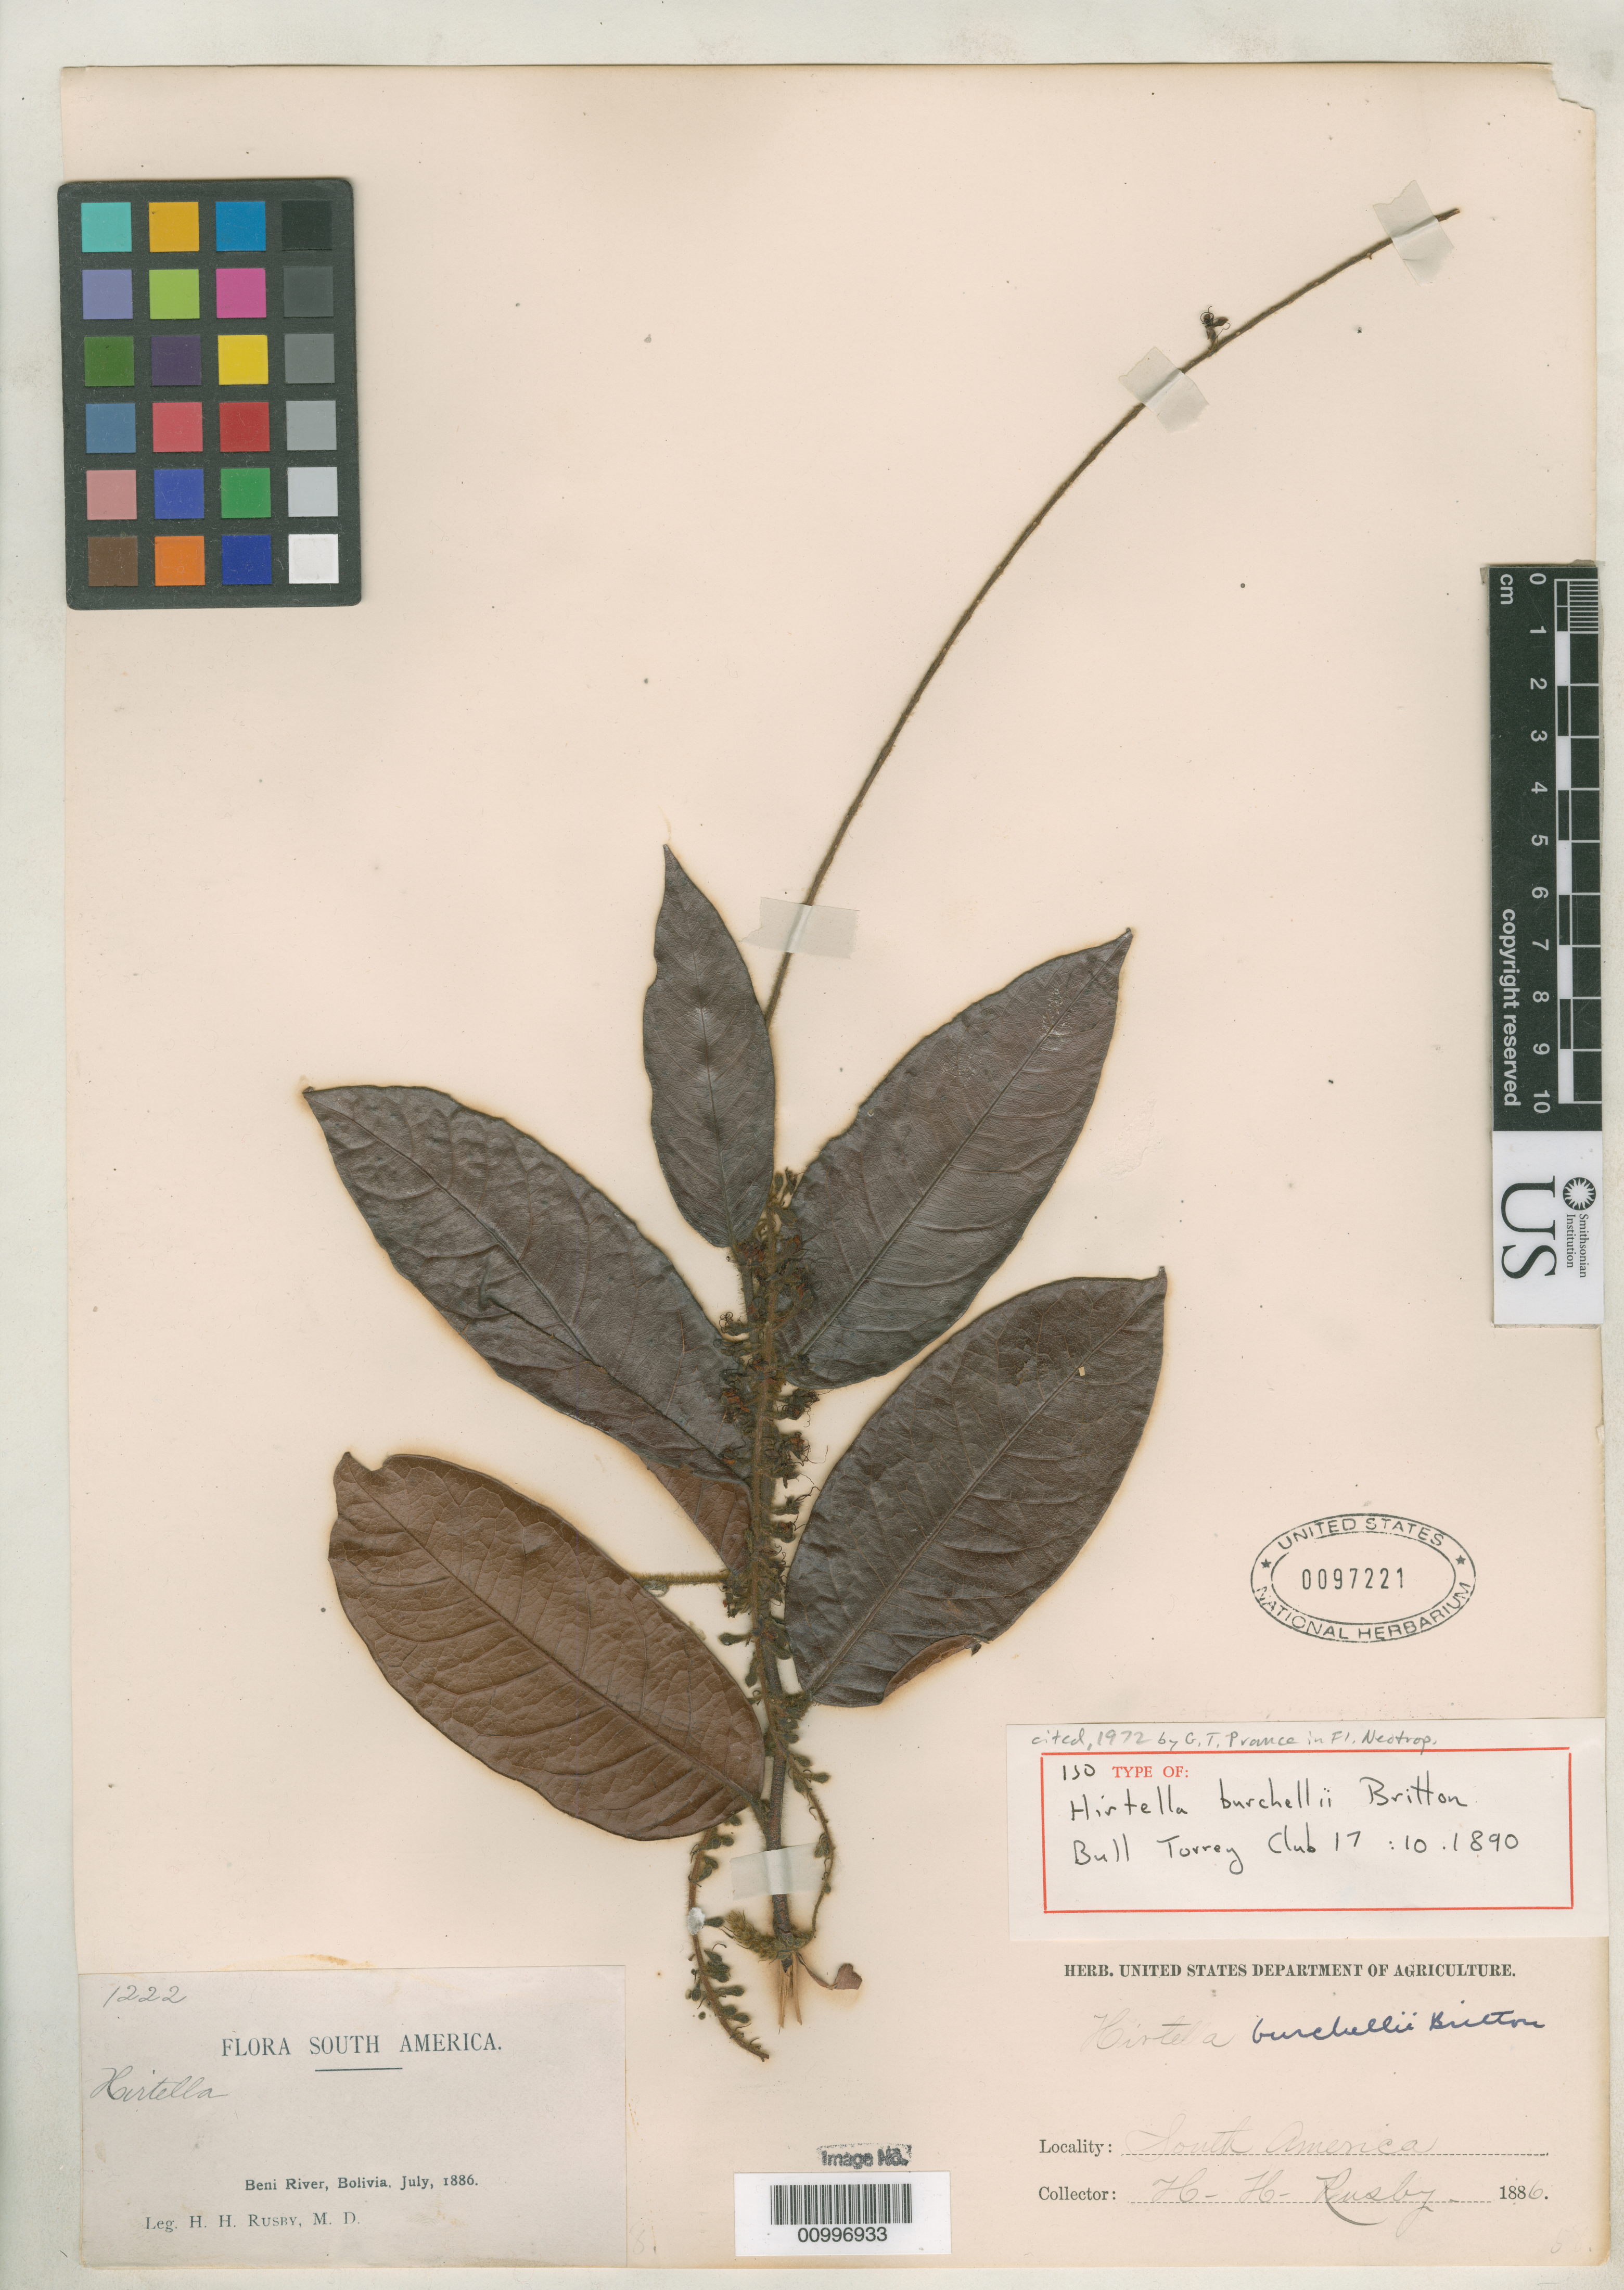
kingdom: Plantae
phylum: Tracheophyta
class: Magnoliopsida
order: Malpighiales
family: Chrysobalanaceae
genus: Hirtella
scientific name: Hirtella burchellii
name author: Britton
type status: Isotype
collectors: H. H. Rusby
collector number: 1222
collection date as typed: July 1886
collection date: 1886-07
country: Bolivia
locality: Beni River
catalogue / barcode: US 97221